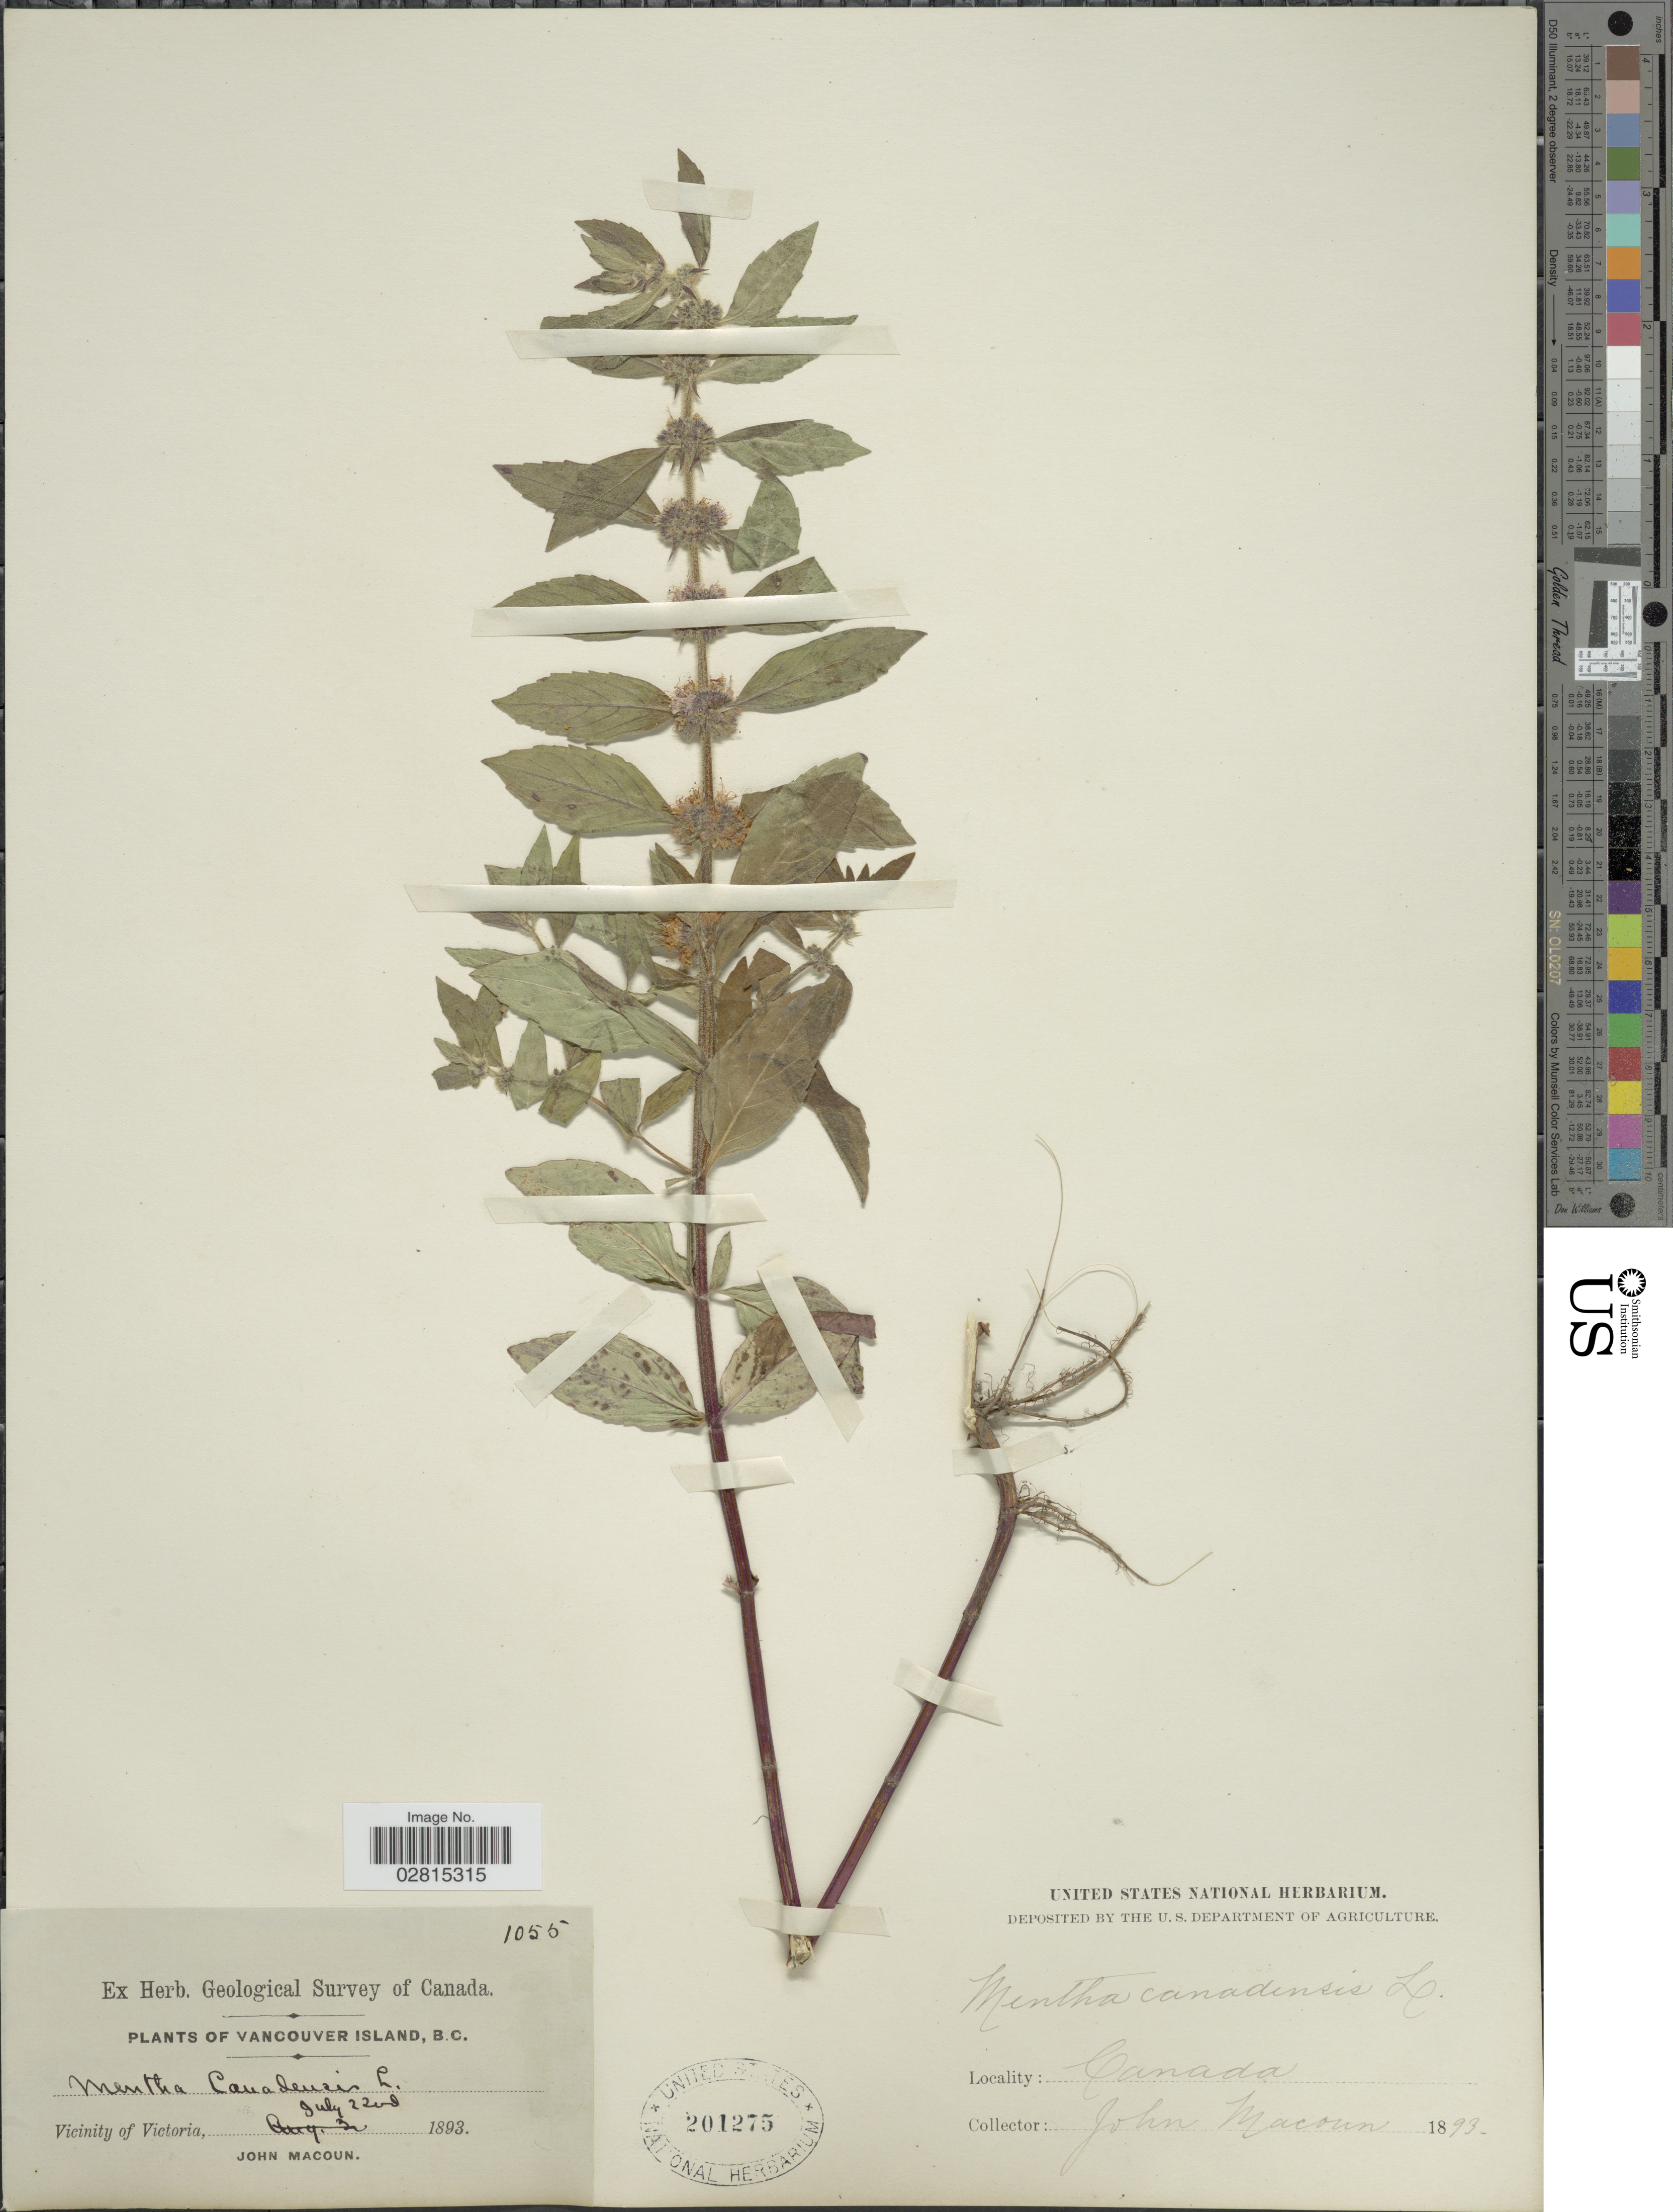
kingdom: Plantae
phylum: Tracheophyta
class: Magnoliopsida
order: Lamiales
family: Lamiaceae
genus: Mentha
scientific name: Mentha canadensis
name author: L.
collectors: J. Macoun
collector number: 1055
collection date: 1893-07-22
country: Canada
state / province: British Columbia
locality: Vancouver Island, Vicinity of Victoria.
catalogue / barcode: US 201275